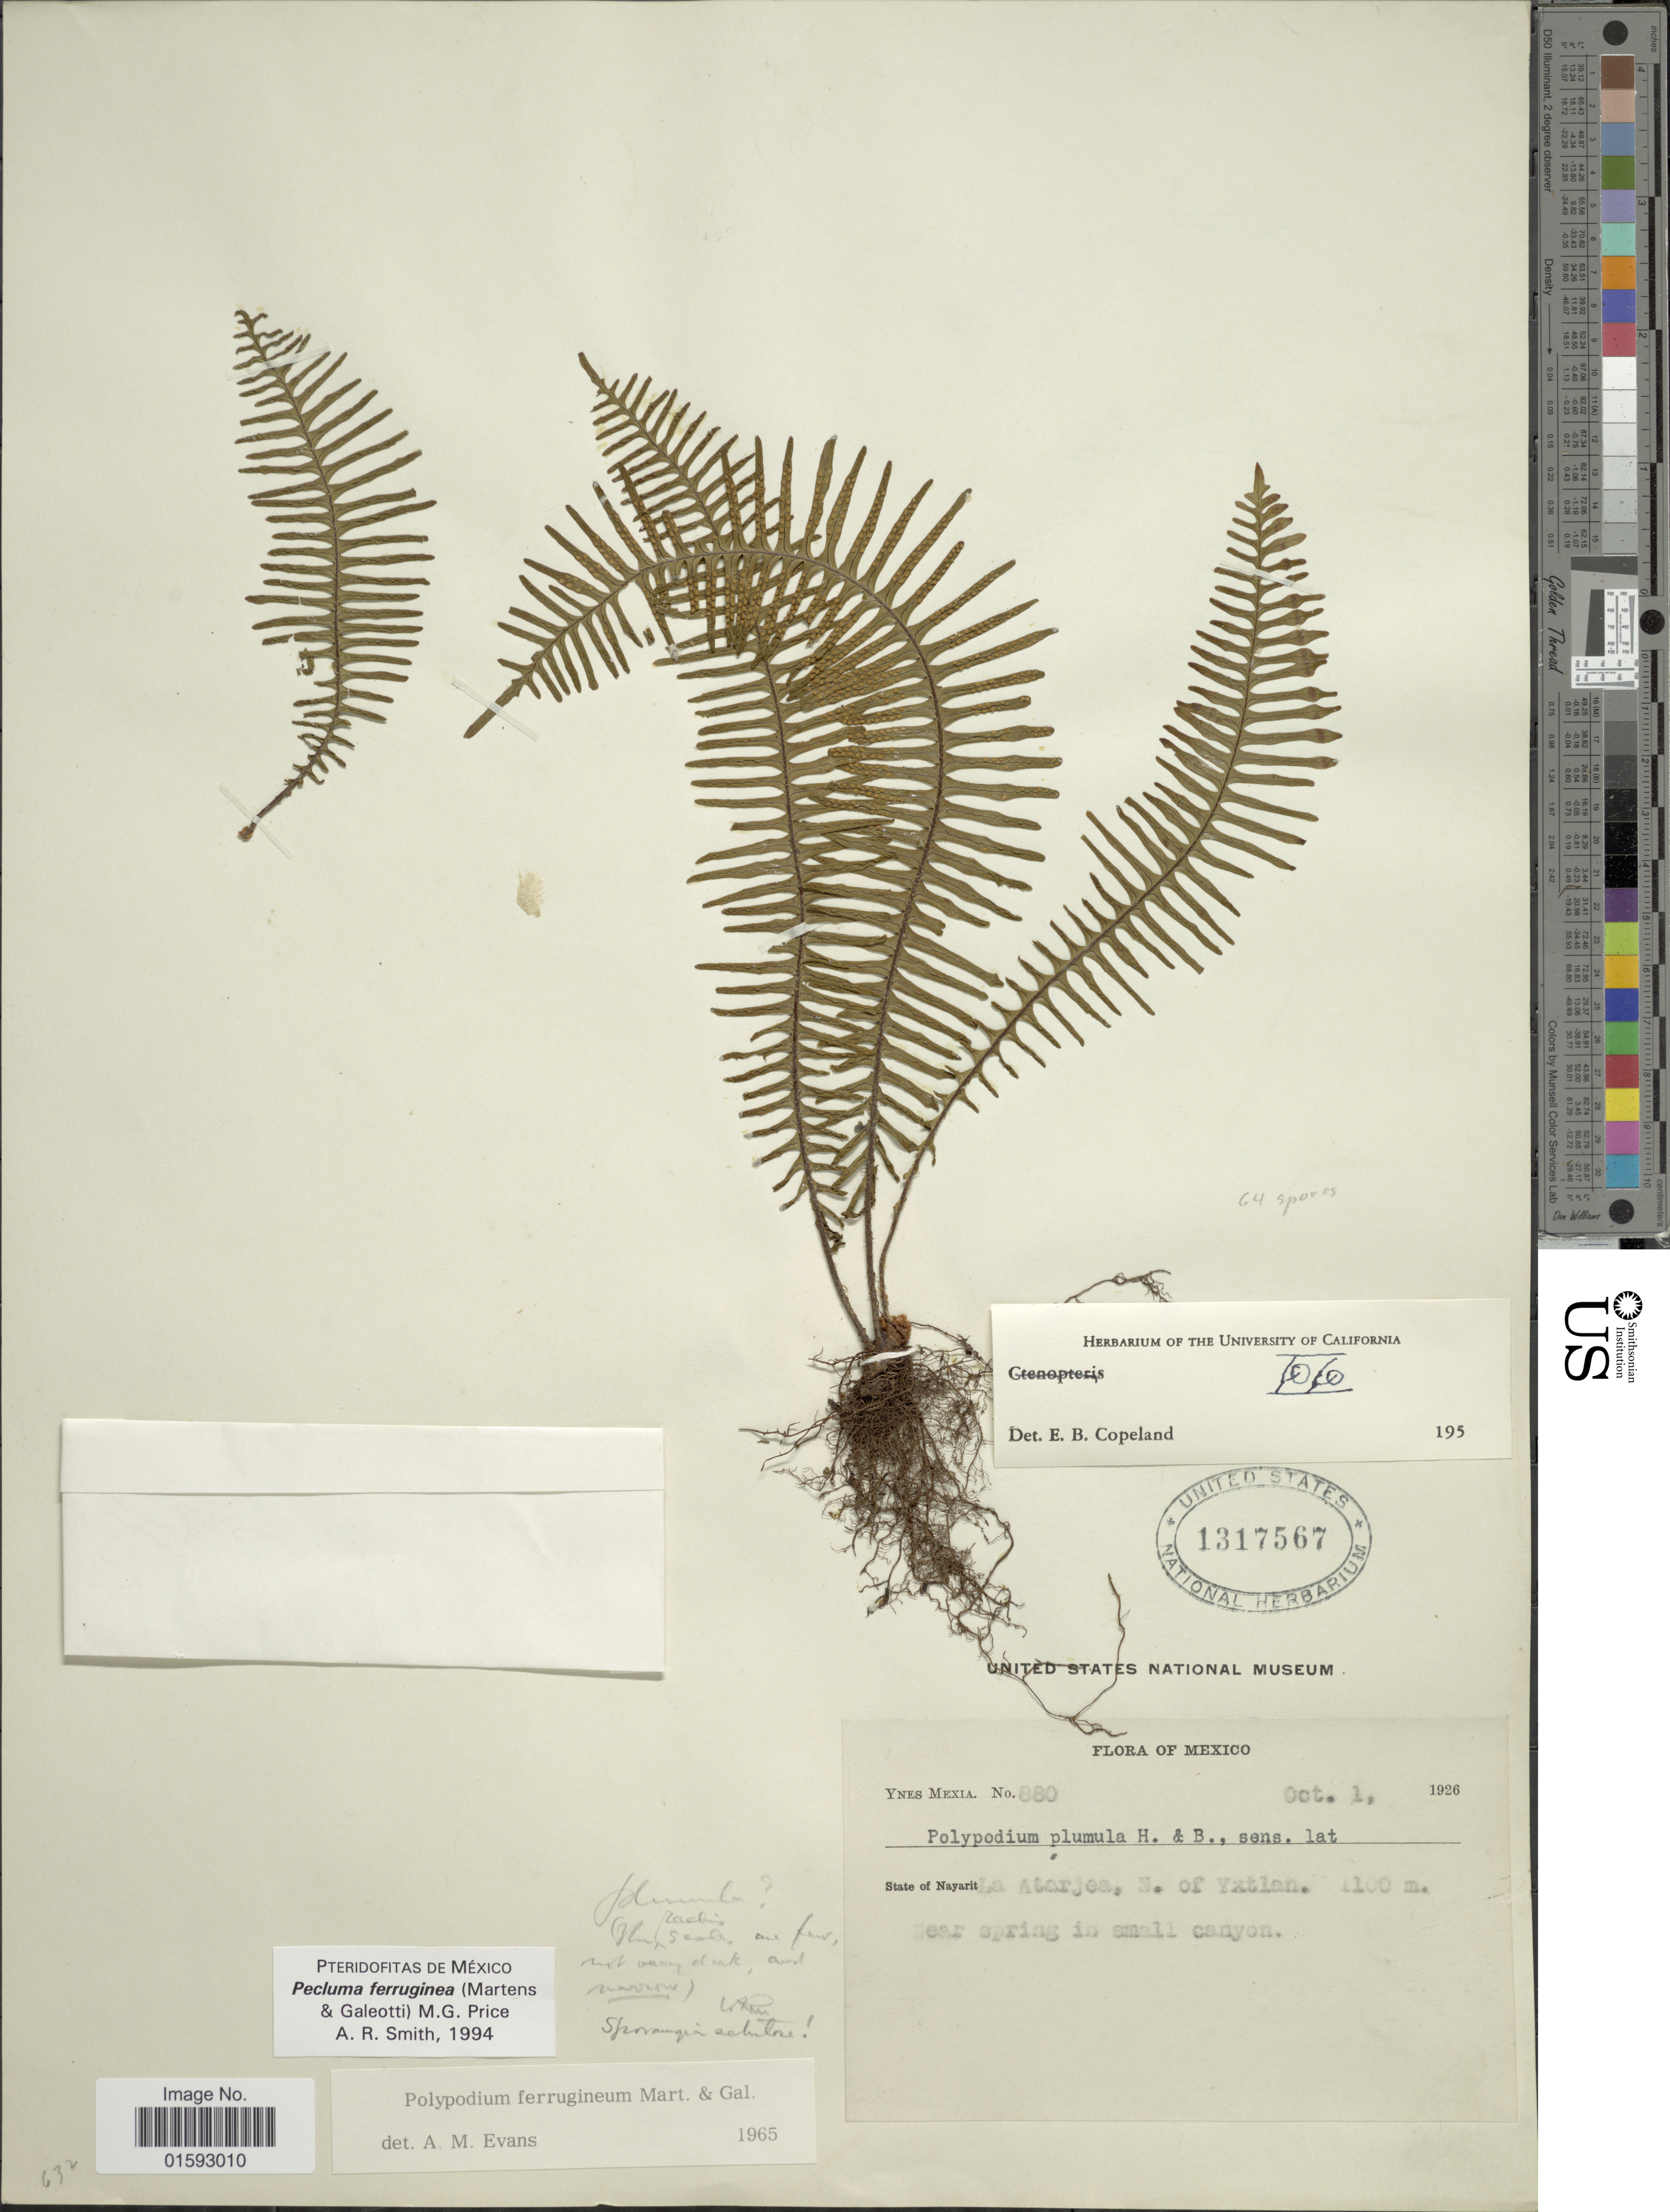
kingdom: Plantae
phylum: Tracheophyta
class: Polypodiopsida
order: Polypodiales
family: Polypodiaceae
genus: Pecluma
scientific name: Pecluma ferruginea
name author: (M. Martens & Galeotti) Price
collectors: Y. Mexia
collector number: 880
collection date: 1926-10-01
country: Mexico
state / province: Nayarit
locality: La Atarjea, N of Yxtlan, near spring in small canyon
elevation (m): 1100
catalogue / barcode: US 1317567